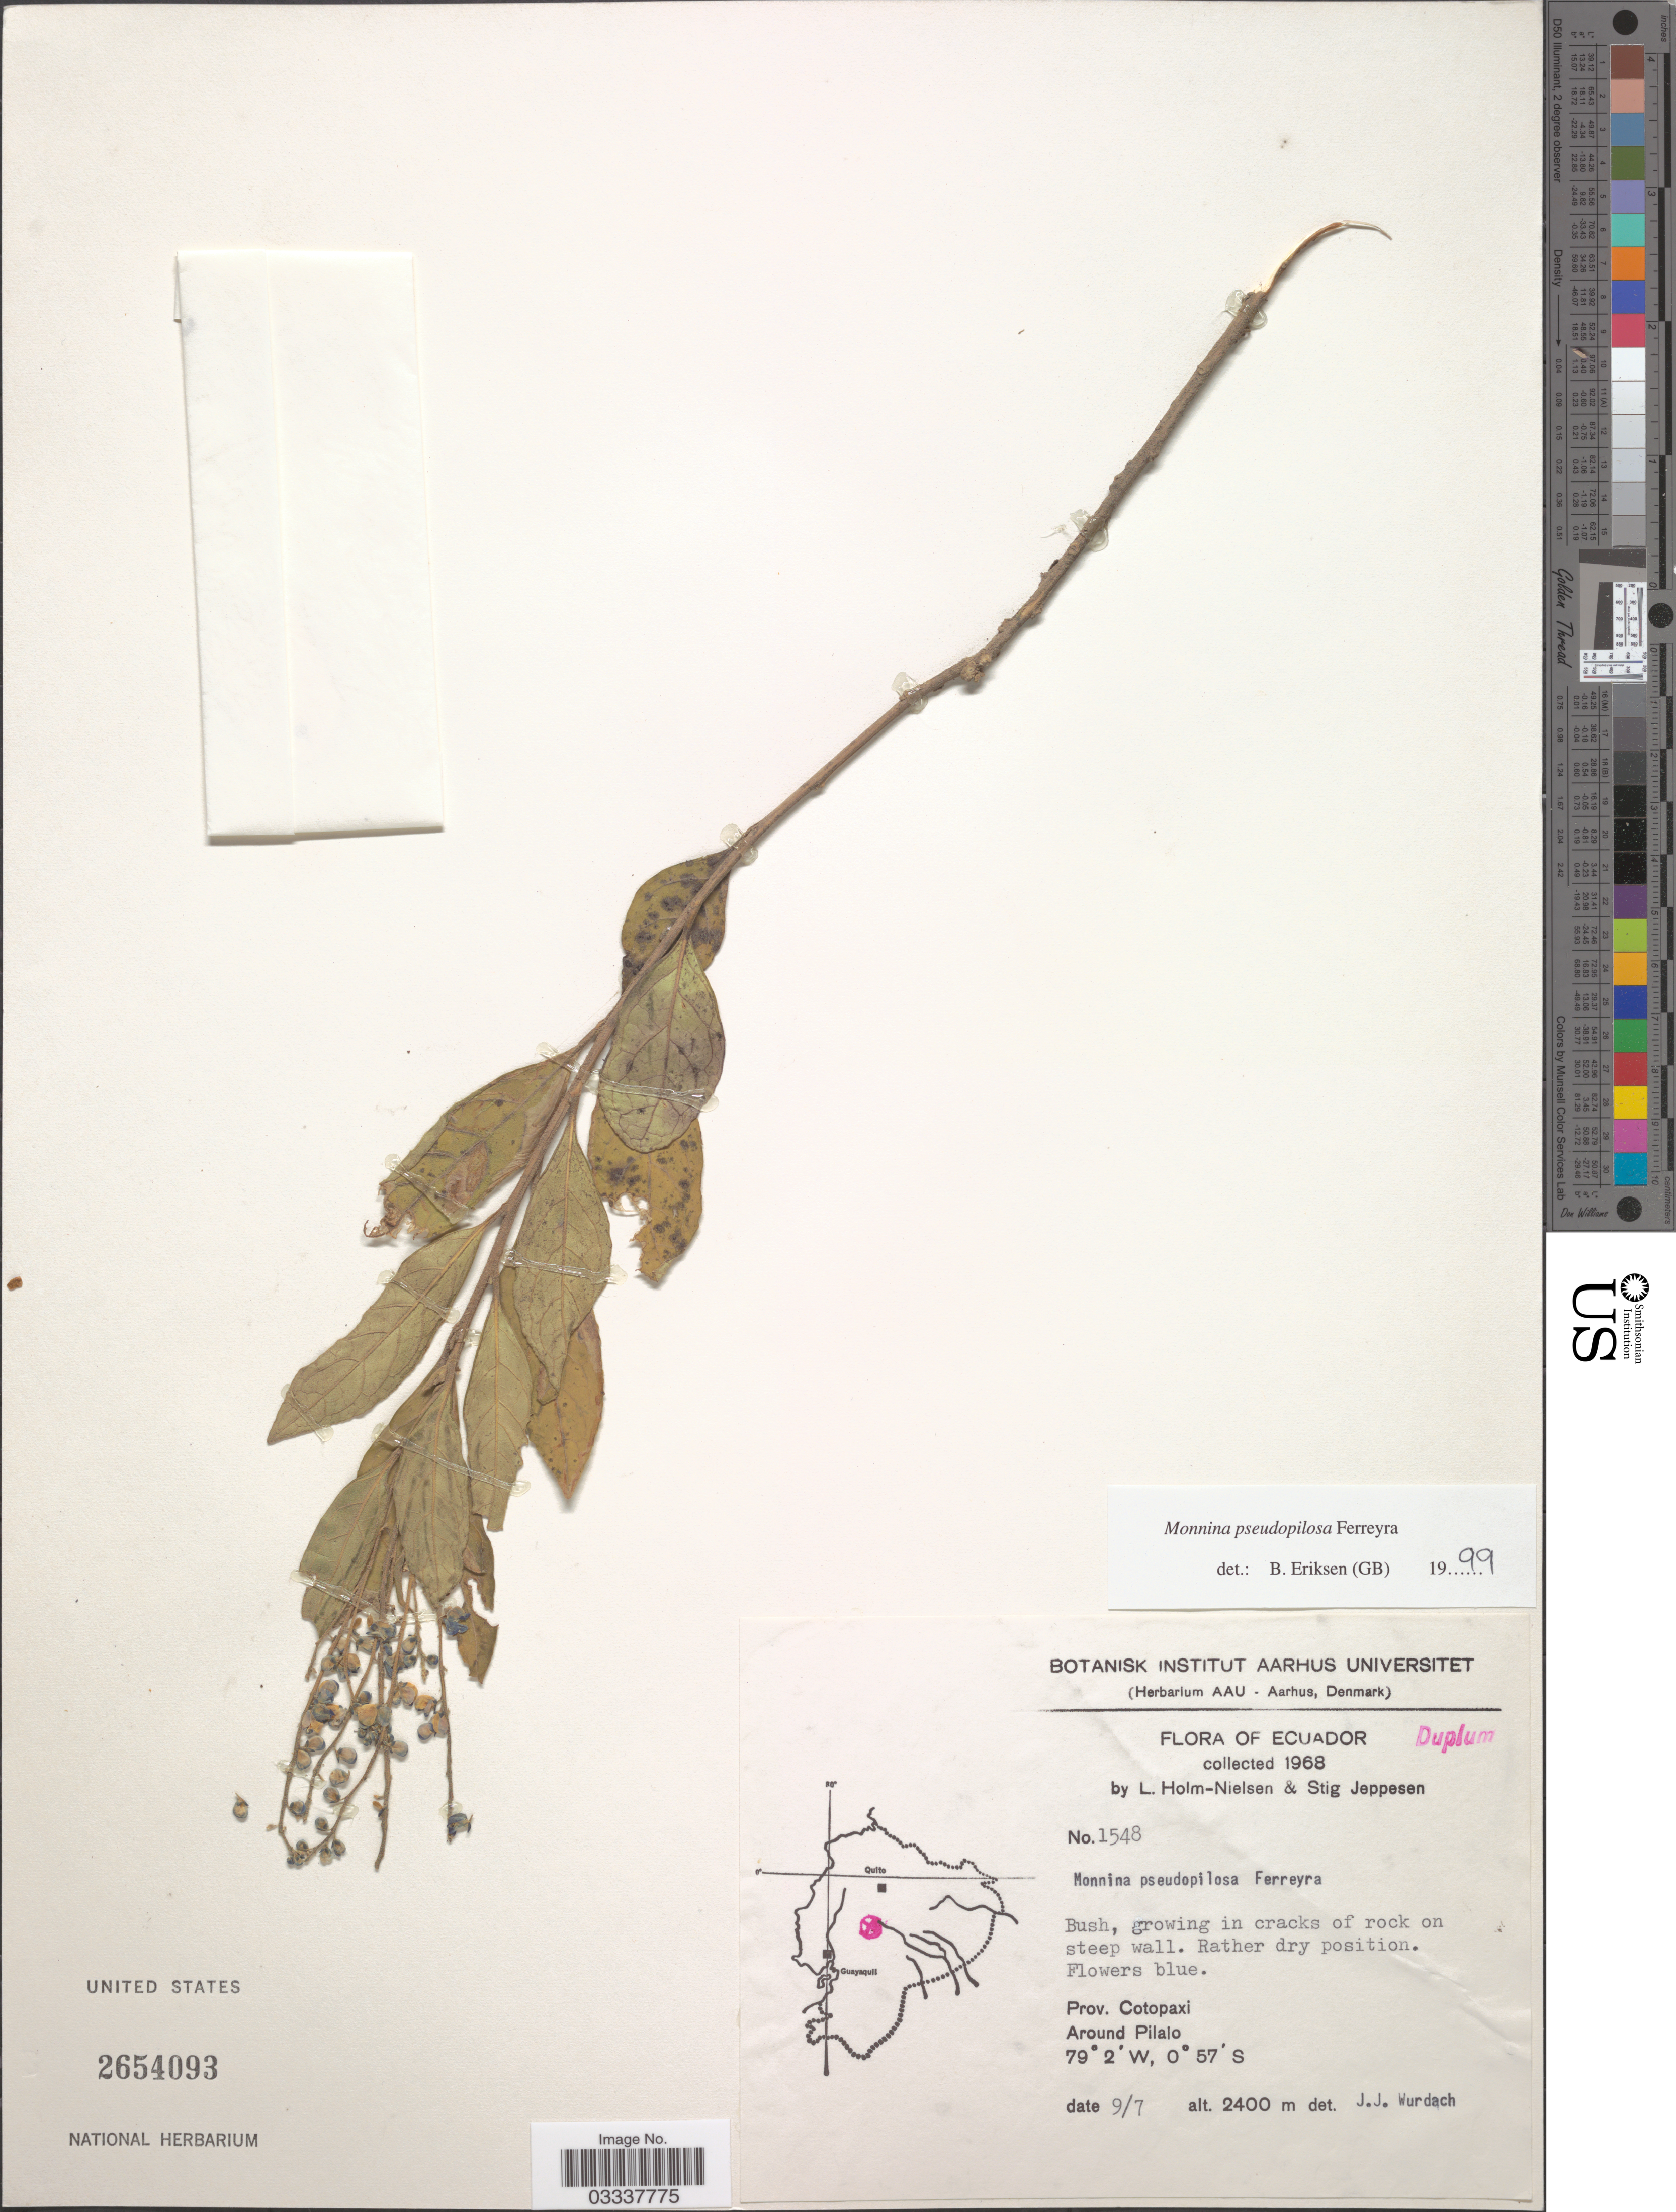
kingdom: Plantae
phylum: Tracheophyta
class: Magnoliopsida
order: Fabales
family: Polygalaceae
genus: Monnina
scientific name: Monnina pseudopilosa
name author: Ferreyra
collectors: L. Holm-Nielsen & S. Jeppesen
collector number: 1548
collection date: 1968-07-09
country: Ecuador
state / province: Cotopaxi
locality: Around Pilalo.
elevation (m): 2400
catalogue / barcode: US 2654093